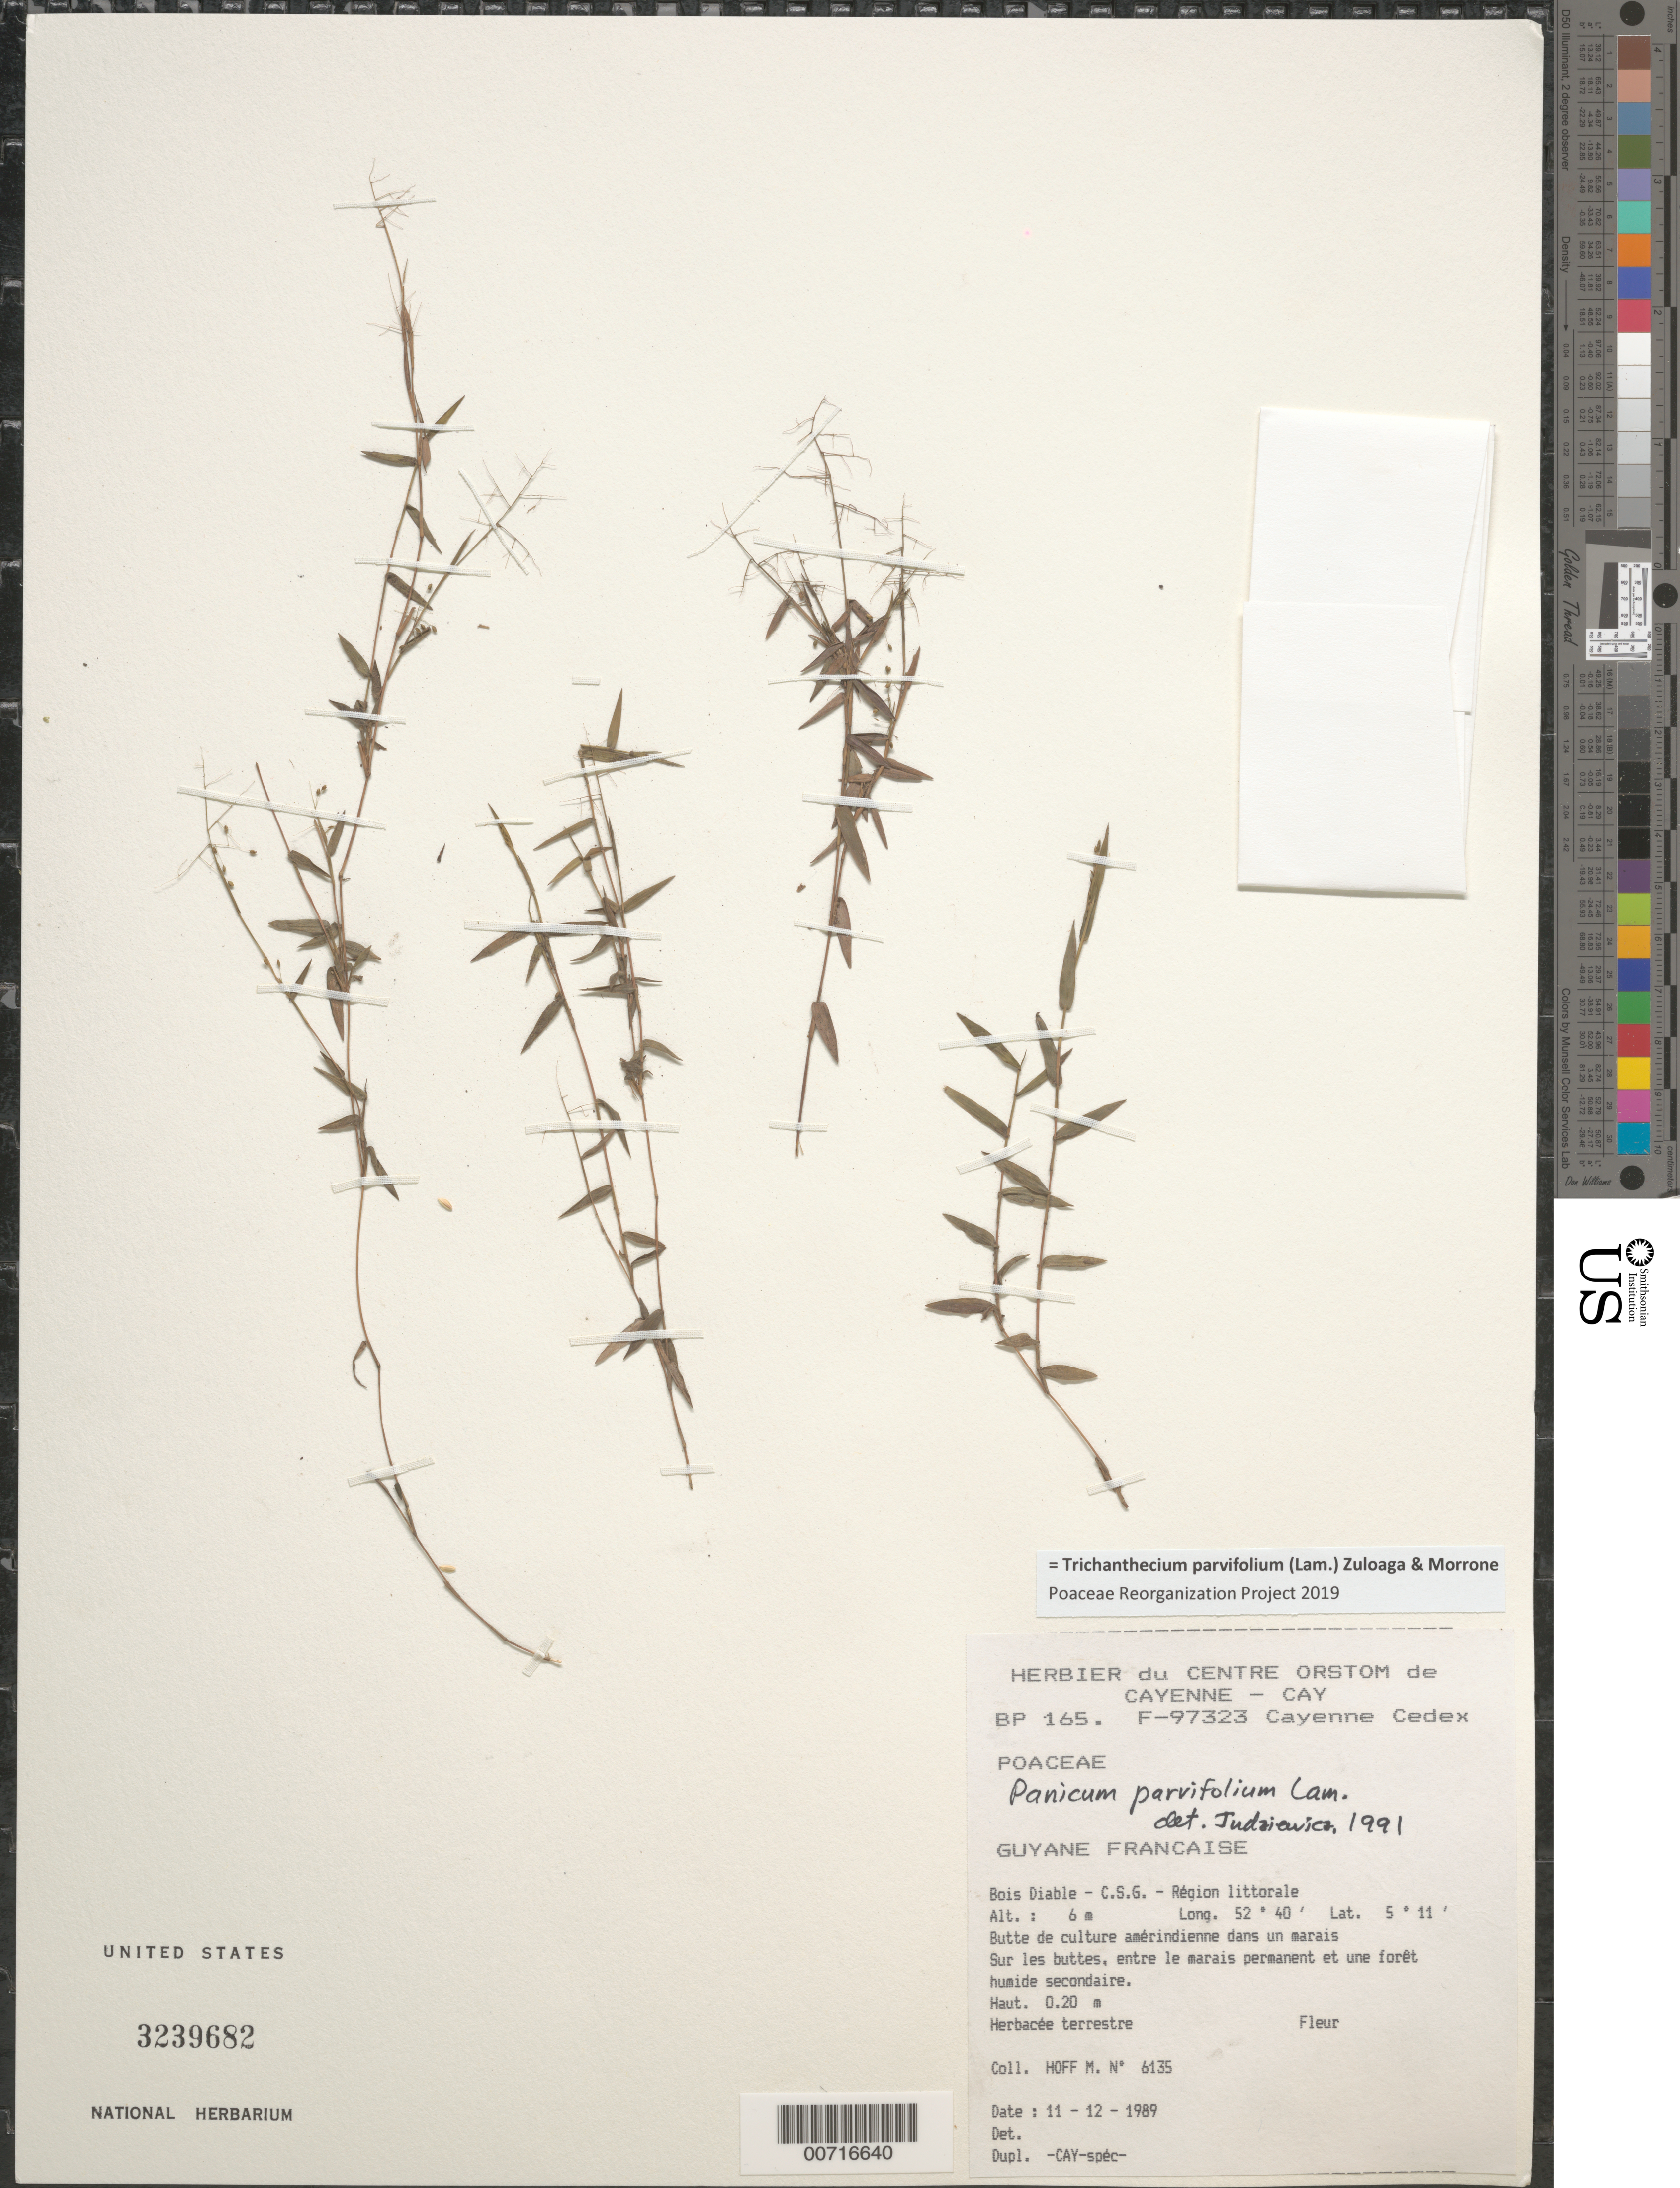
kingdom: Plantae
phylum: Tracheophyta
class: Liliopsida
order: Poales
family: Poaceae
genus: Trichanthecium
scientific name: Trichanthecium parvifolium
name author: (Lam.) Zuloaga & Morrone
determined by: Poaceae Reorganization Project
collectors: M. Hoff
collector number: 6135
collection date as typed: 11-Dec-89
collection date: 1989-12-11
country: French Guiana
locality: Bois Diable, C.S.G.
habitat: Regione littorale. Butte de culture amérindienne dans un marais. Sur les buttes, entre le marais permanent et une forêt humide secondaire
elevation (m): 6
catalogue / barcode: US 3239682